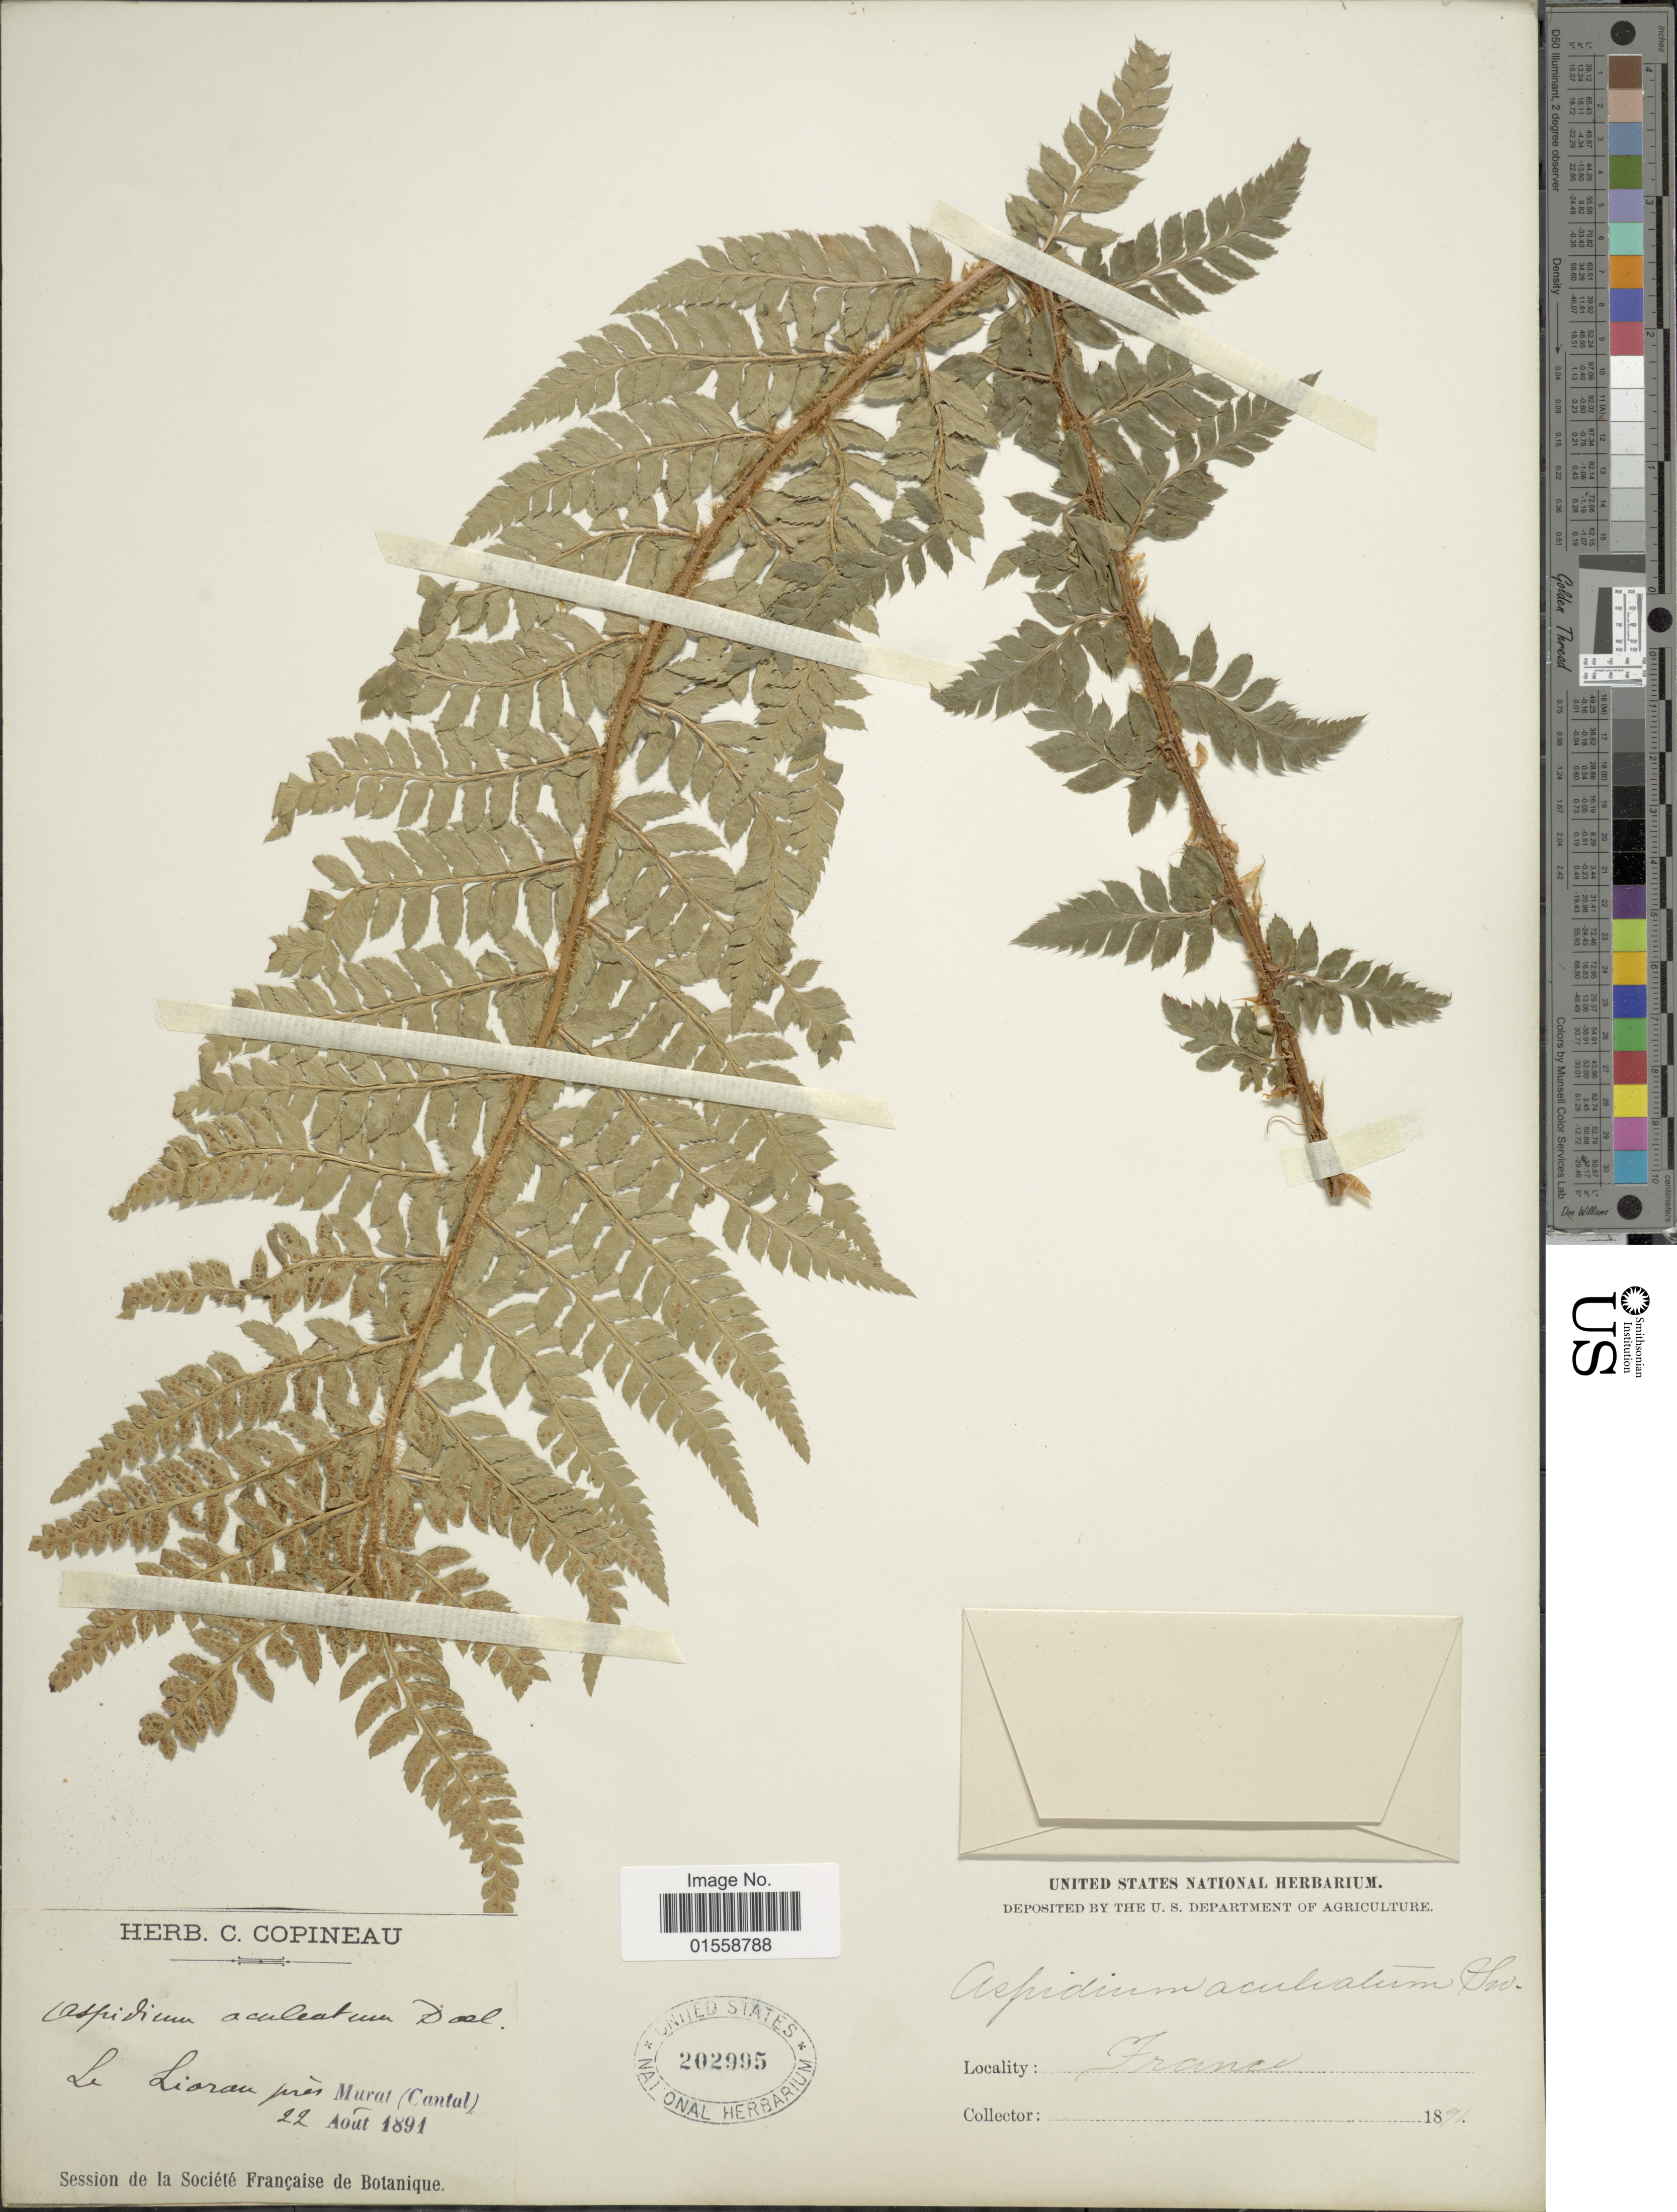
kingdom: Plantae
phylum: Tracheophyta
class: Polypodiopsida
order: Polypodiales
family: Dryopteridaceae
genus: Polystichum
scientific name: Polystichum setiferum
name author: (Forssk.) Moore ex Woynar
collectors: ex herb. C. Copineau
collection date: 1891-08-22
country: France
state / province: Auvergne-Rhône-Alpes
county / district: Cantal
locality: Le Liarau pres Murat (Cantal), France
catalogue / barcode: US 202995